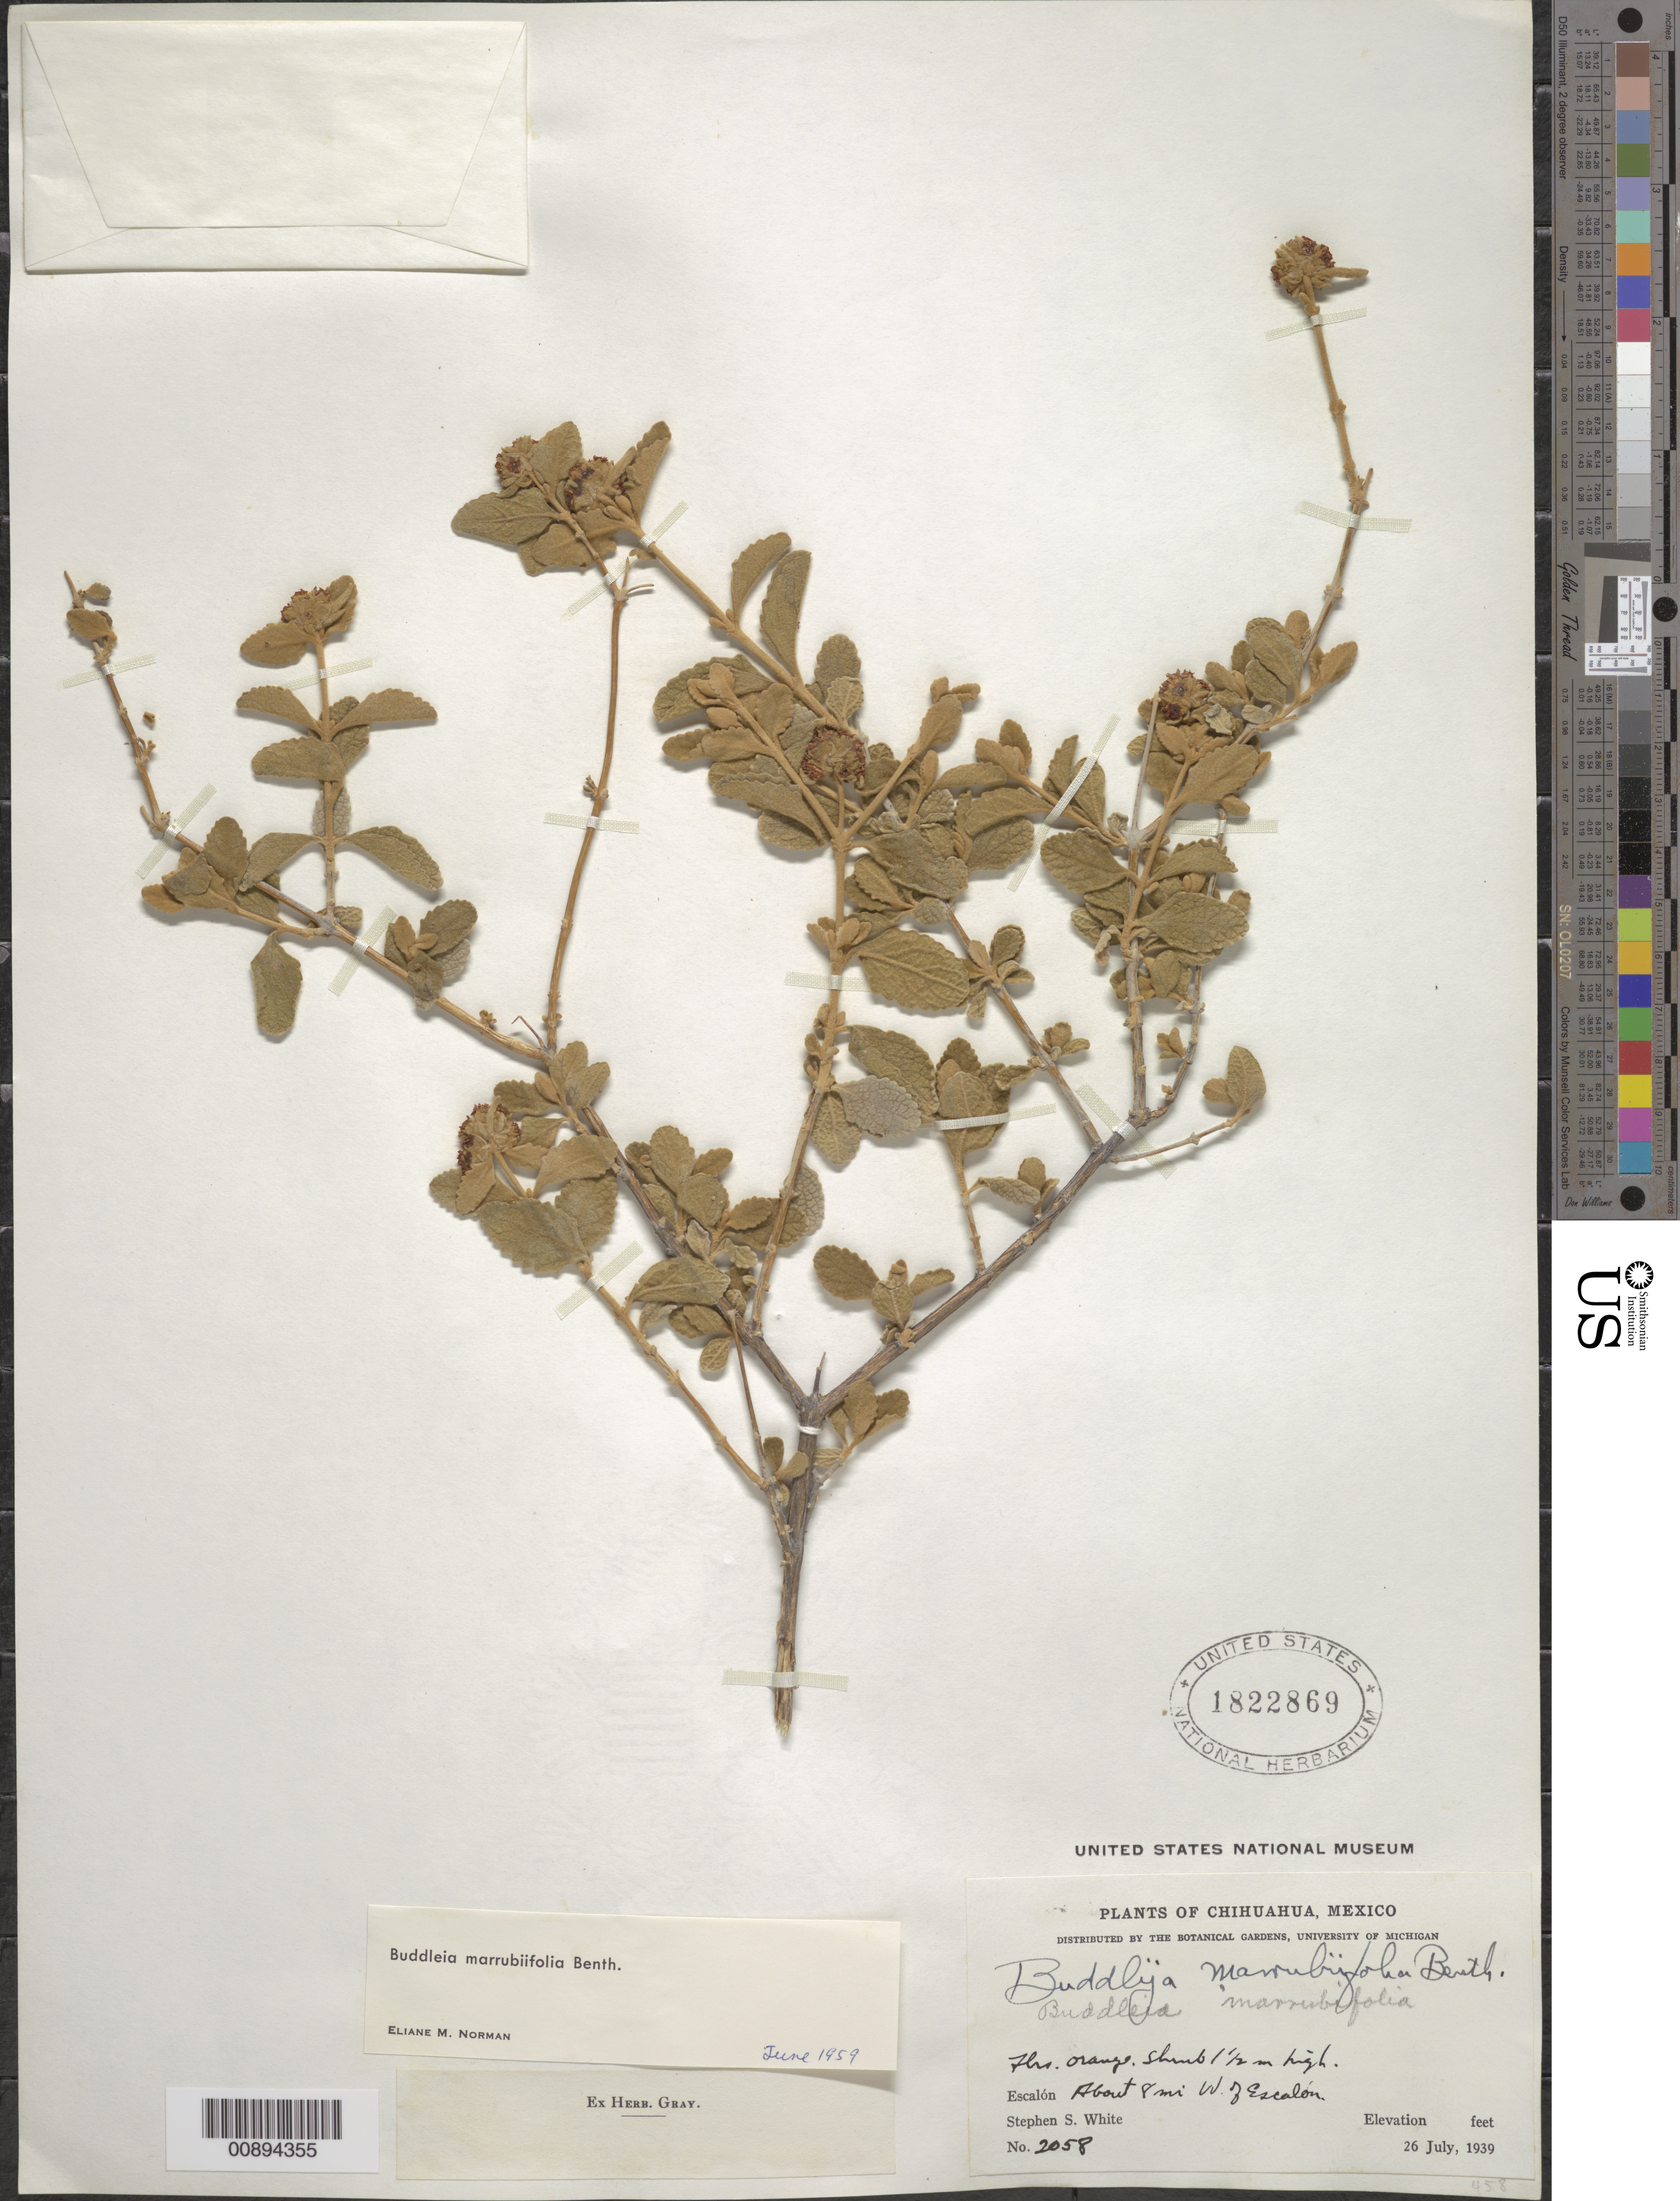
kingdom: Plantae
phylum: Tracheophyta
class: Magnoliopsida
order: Lamiales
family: Scrophulariaceae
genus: Buddleja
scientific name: Buddleja marrubiifolia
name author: Benth.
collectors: S. S. White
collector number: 2058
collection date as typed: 26 Jul 1939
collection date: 1939-07-26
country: Mexico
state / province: Chihuahua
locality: About 8 mi. W of Escalón, Chihuahua.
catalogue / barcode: US 1822869